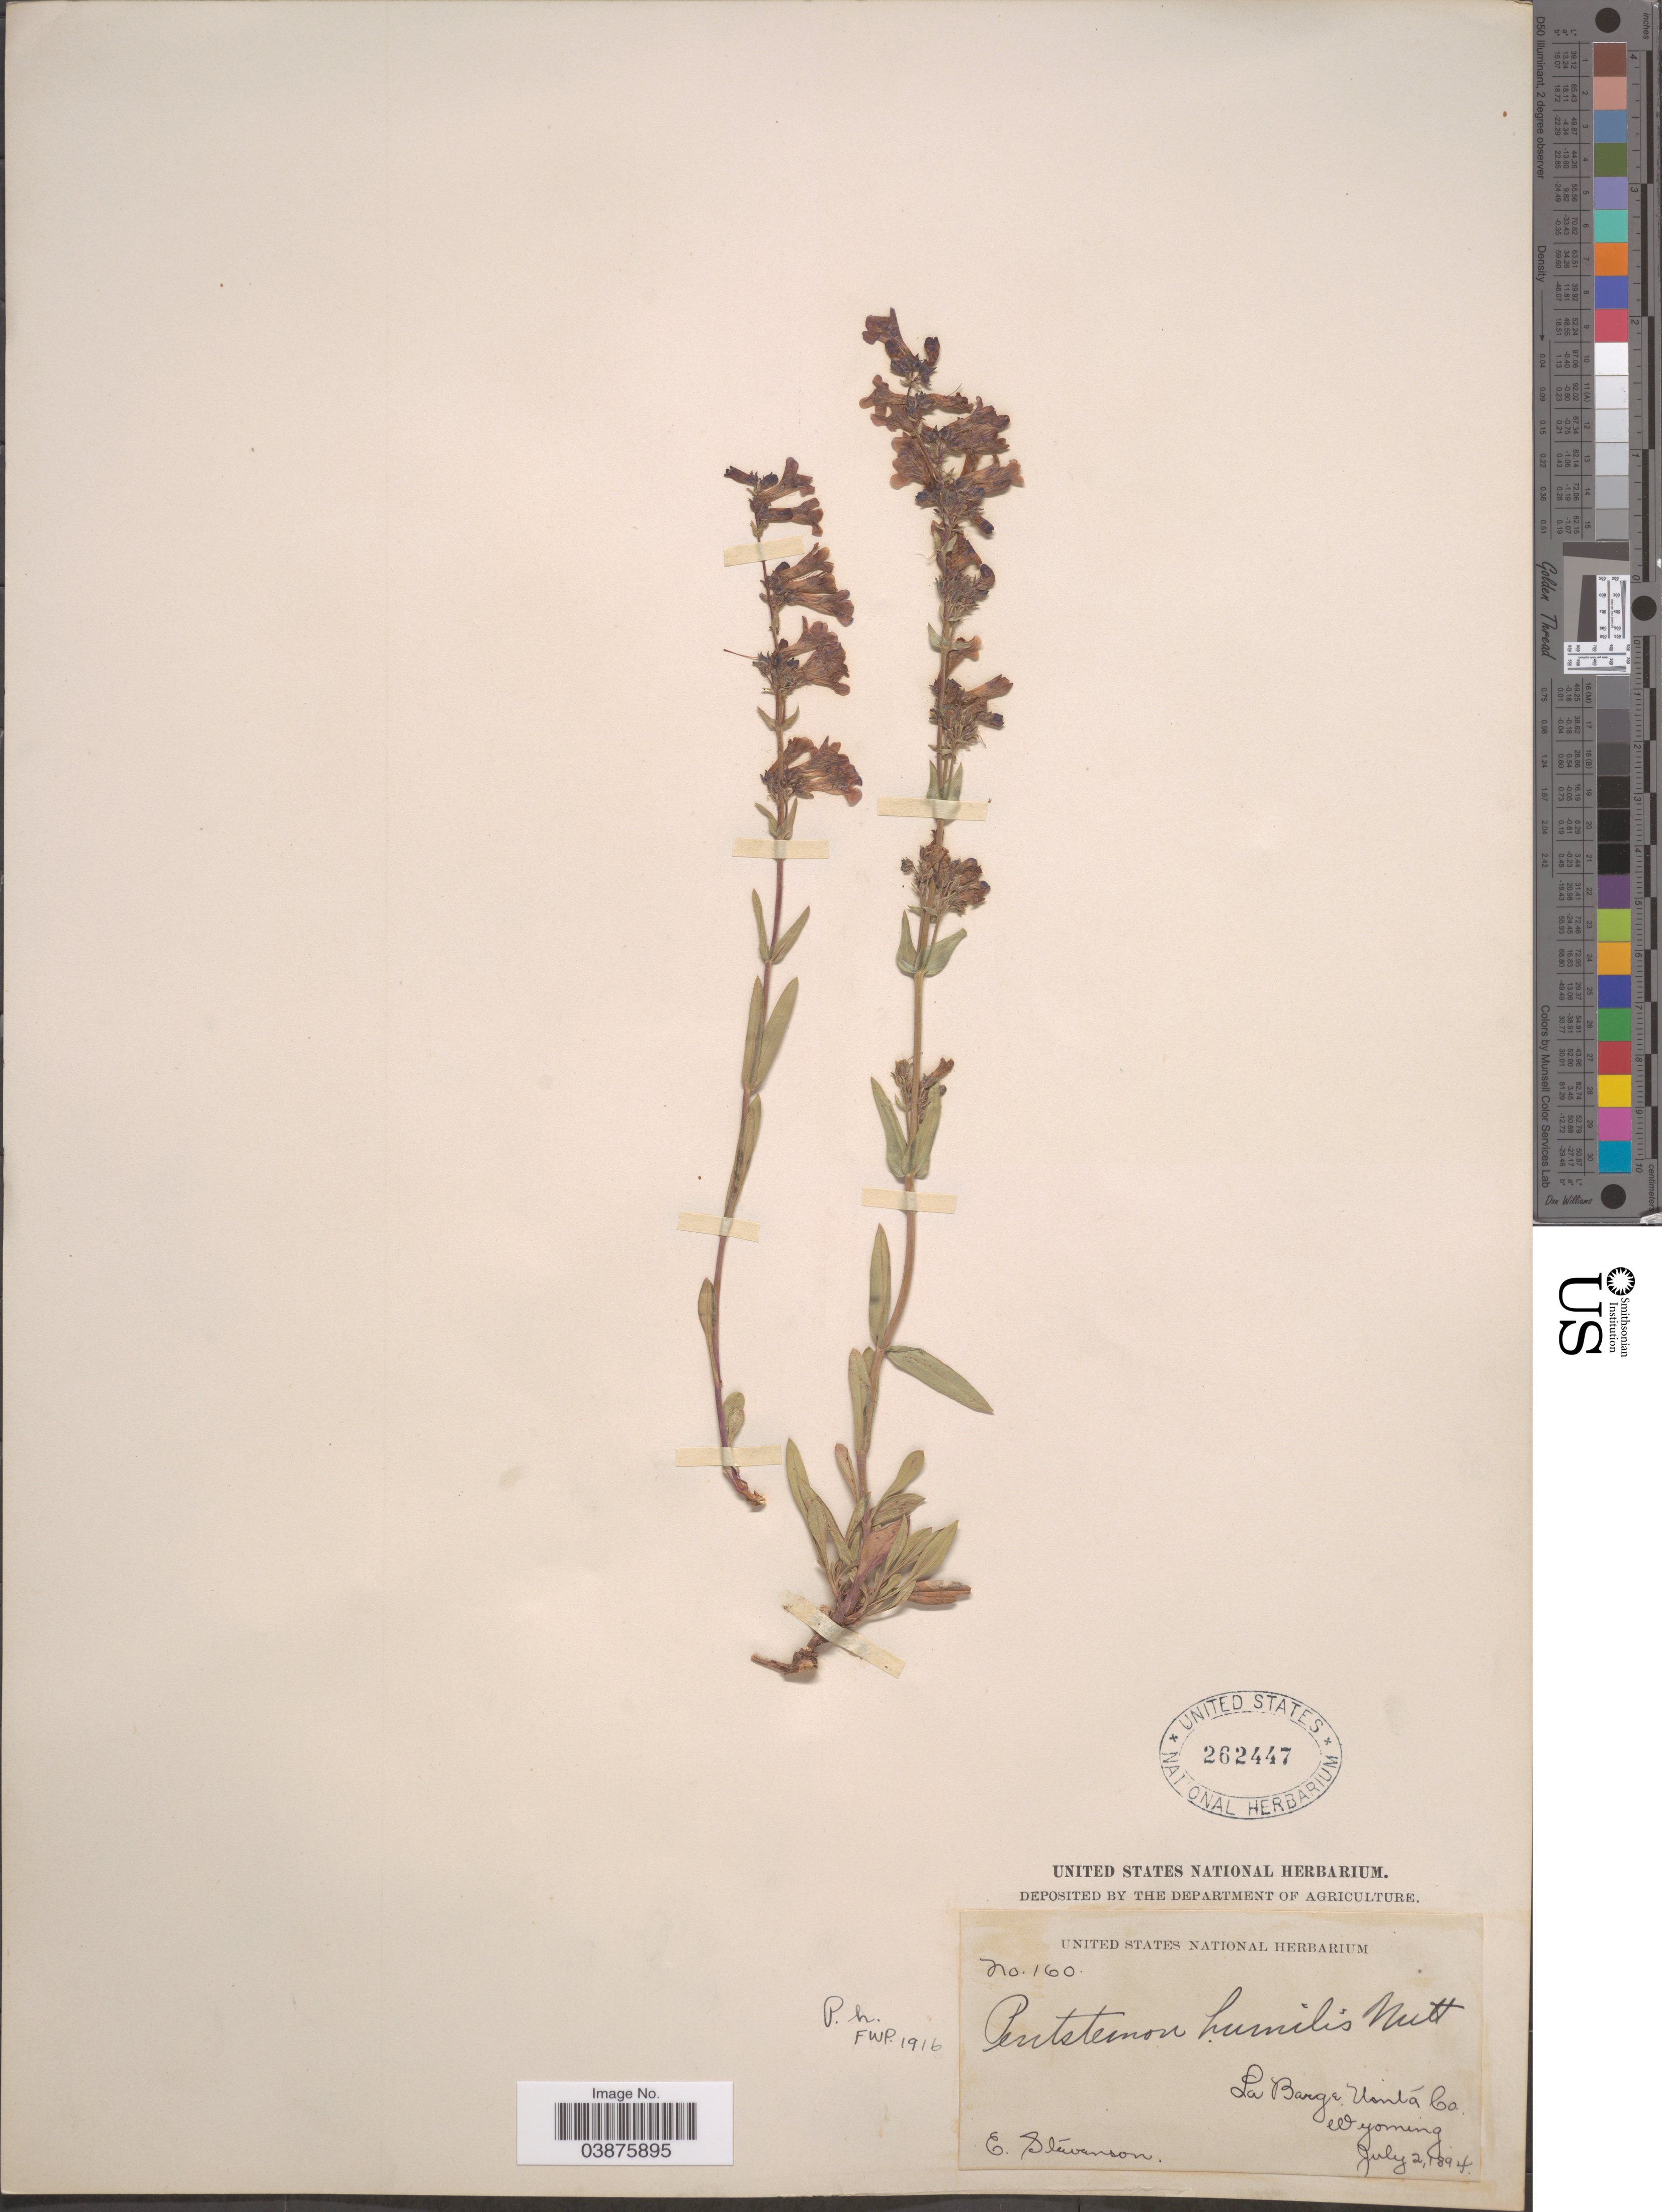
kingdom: Plantae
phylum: Tracheophyta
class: Magnoliopsida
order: Lamiales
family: Plantaginaceae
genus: Penstemon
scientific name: Penstemon humilis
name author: Nutt. ex A. Gray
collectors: E. Stevenson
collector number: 160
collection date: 1894-07-02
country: United States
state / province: Wyoming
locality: La Barge. Uinta Co.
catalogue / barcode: US 262447